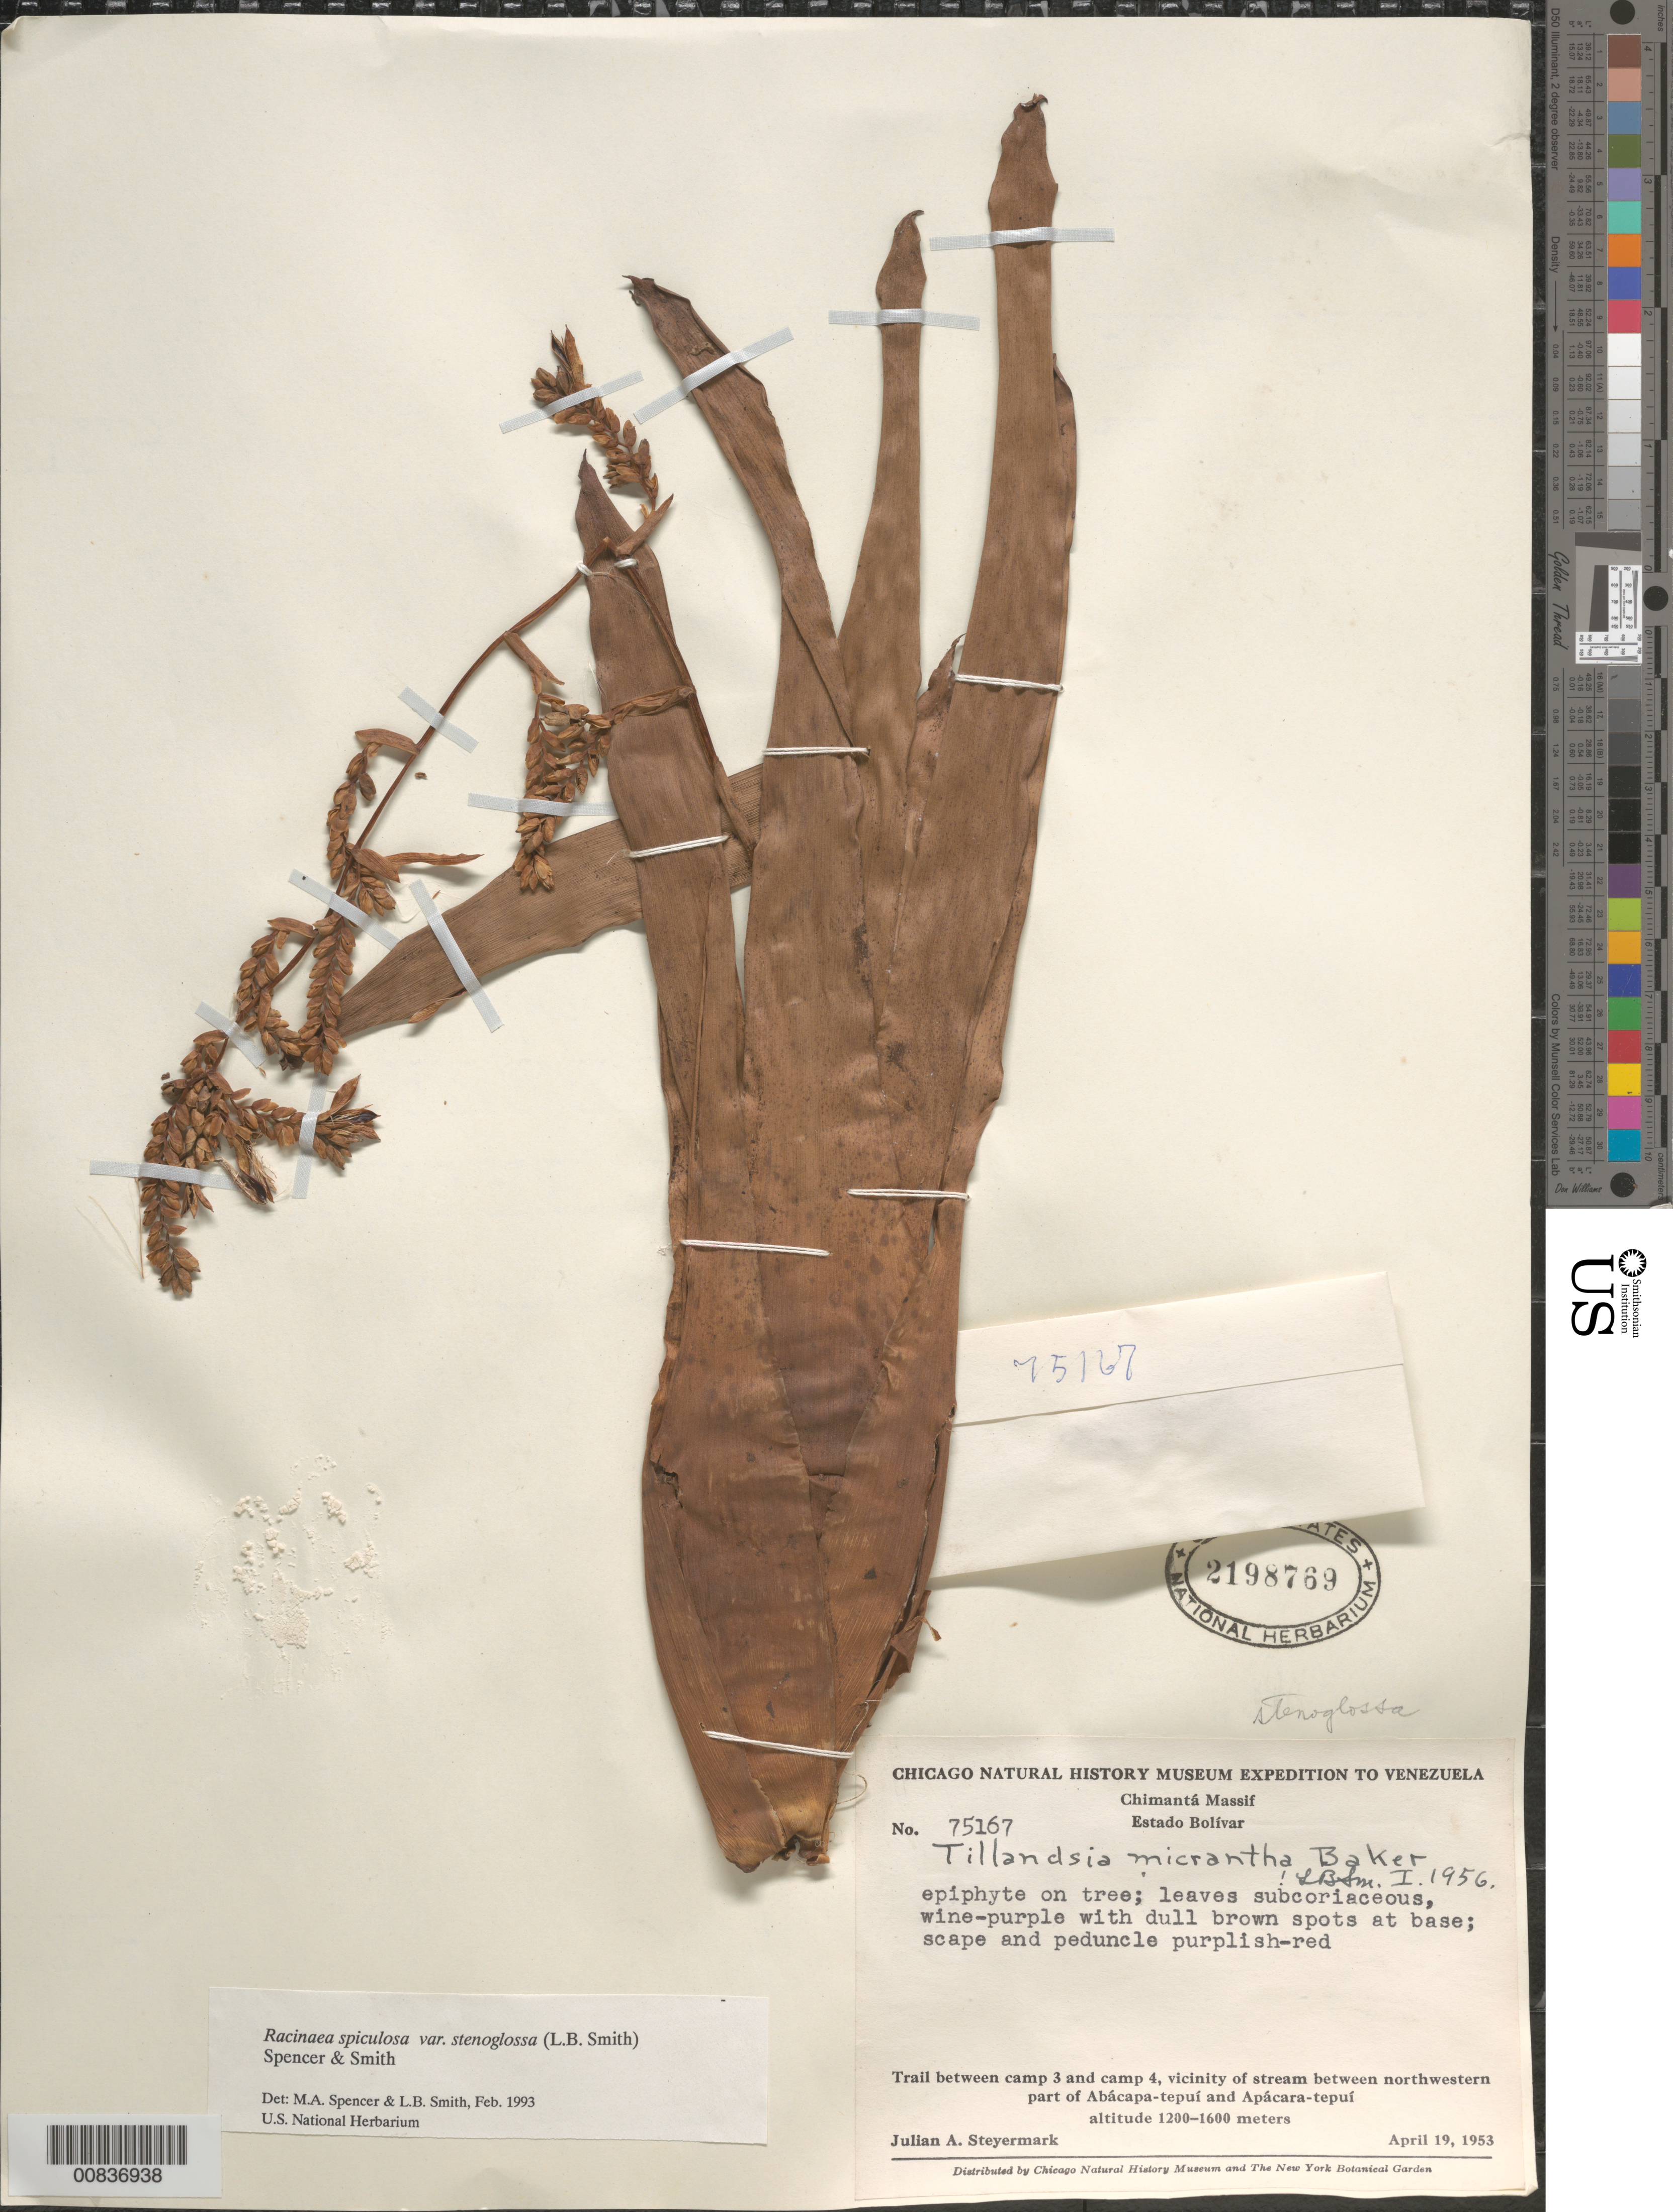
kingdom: Plantae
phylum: Tracheophyta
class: Liliopsida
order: Poales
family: Bromeliaceae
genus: Racinaea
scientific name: Racinaea spiculosa var. stenoglossa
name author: (L.B. Sm.) M.A. Spencer & L.B. Sm.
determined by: Spencer, M. A.; Smith, L. B.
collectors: J. Steyermark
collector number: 75167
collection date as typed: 19-Apr-53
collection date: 1953-04-19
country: Venezuela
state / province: Bolívar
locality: Chimantá Massif, between camp 3 and camp 4, vicinity of stream between NW part of Abácapa-tepuí and Apácara-tepuí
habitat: Trail, vicinity of stream, on tree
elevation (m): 1200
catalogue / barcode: US 2198769